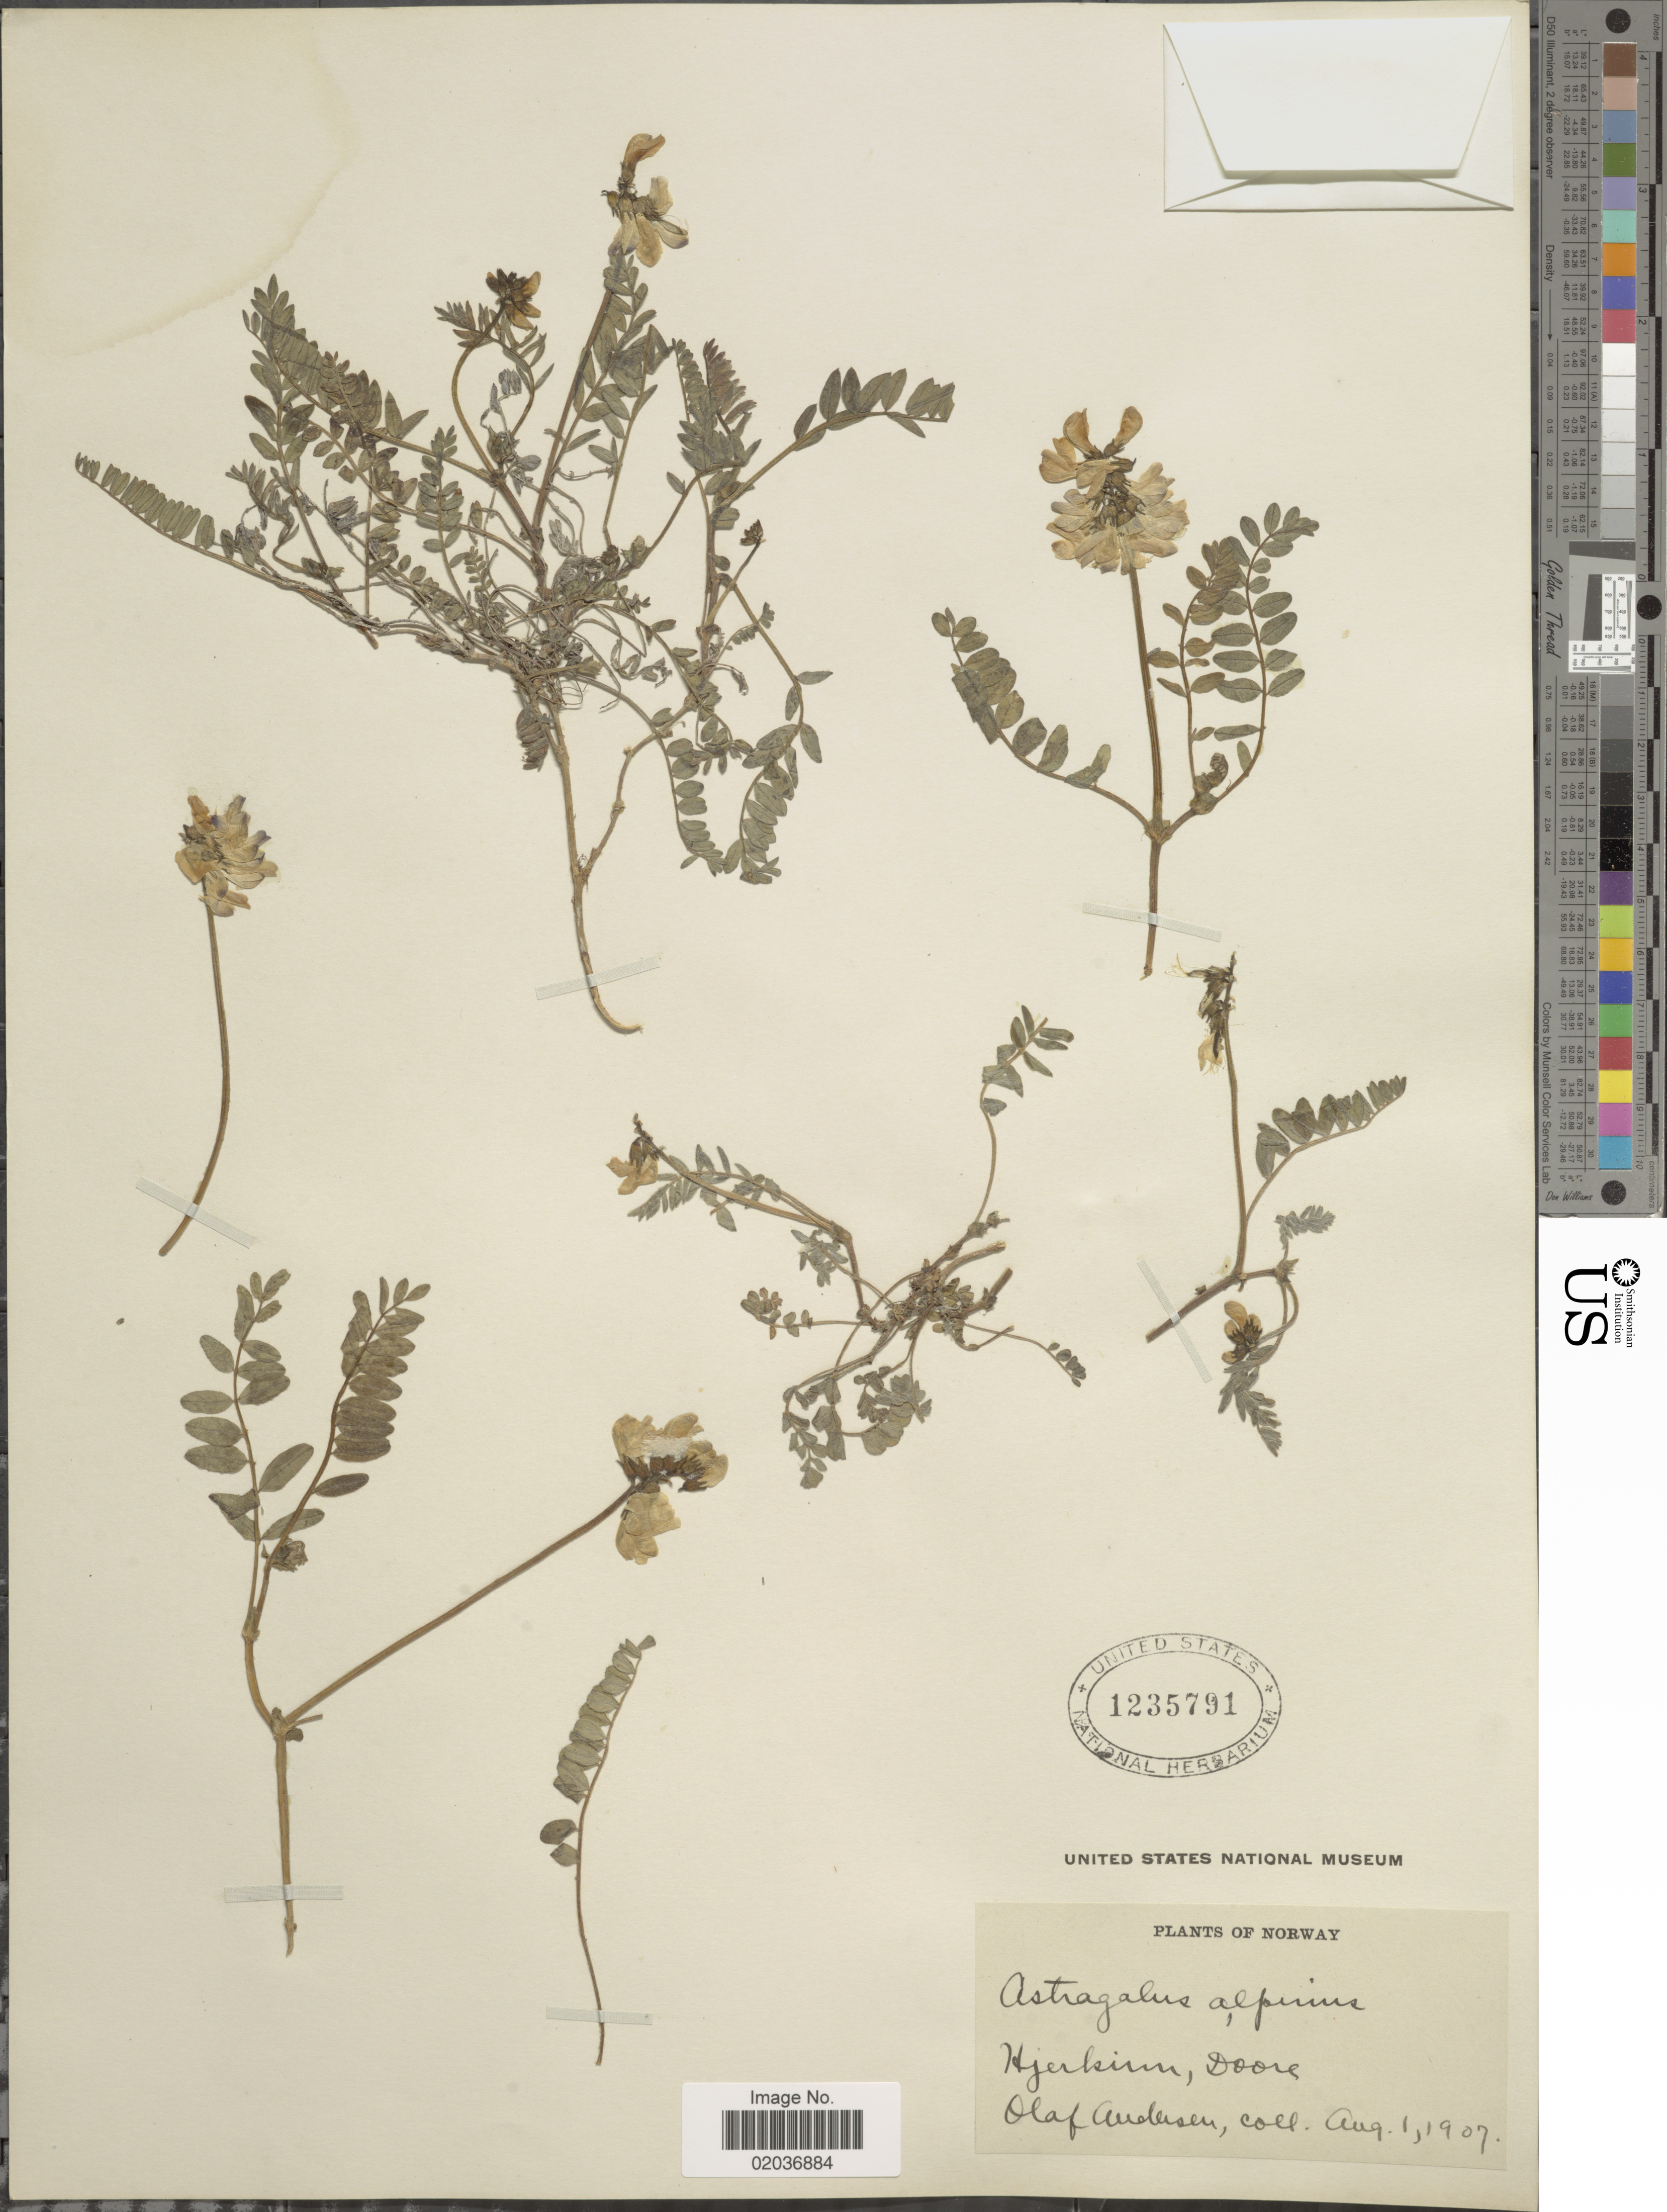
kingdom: Plantae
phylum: Tracheophyta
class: Magnoliopsida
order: Fabales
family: Fabaceae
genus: Astragalus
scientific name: Astragalus alpinus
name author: L.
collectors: O. Andersen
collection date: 1907-08-01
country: Norway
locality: Hjerkinn, Doore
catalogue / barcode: US 1235791